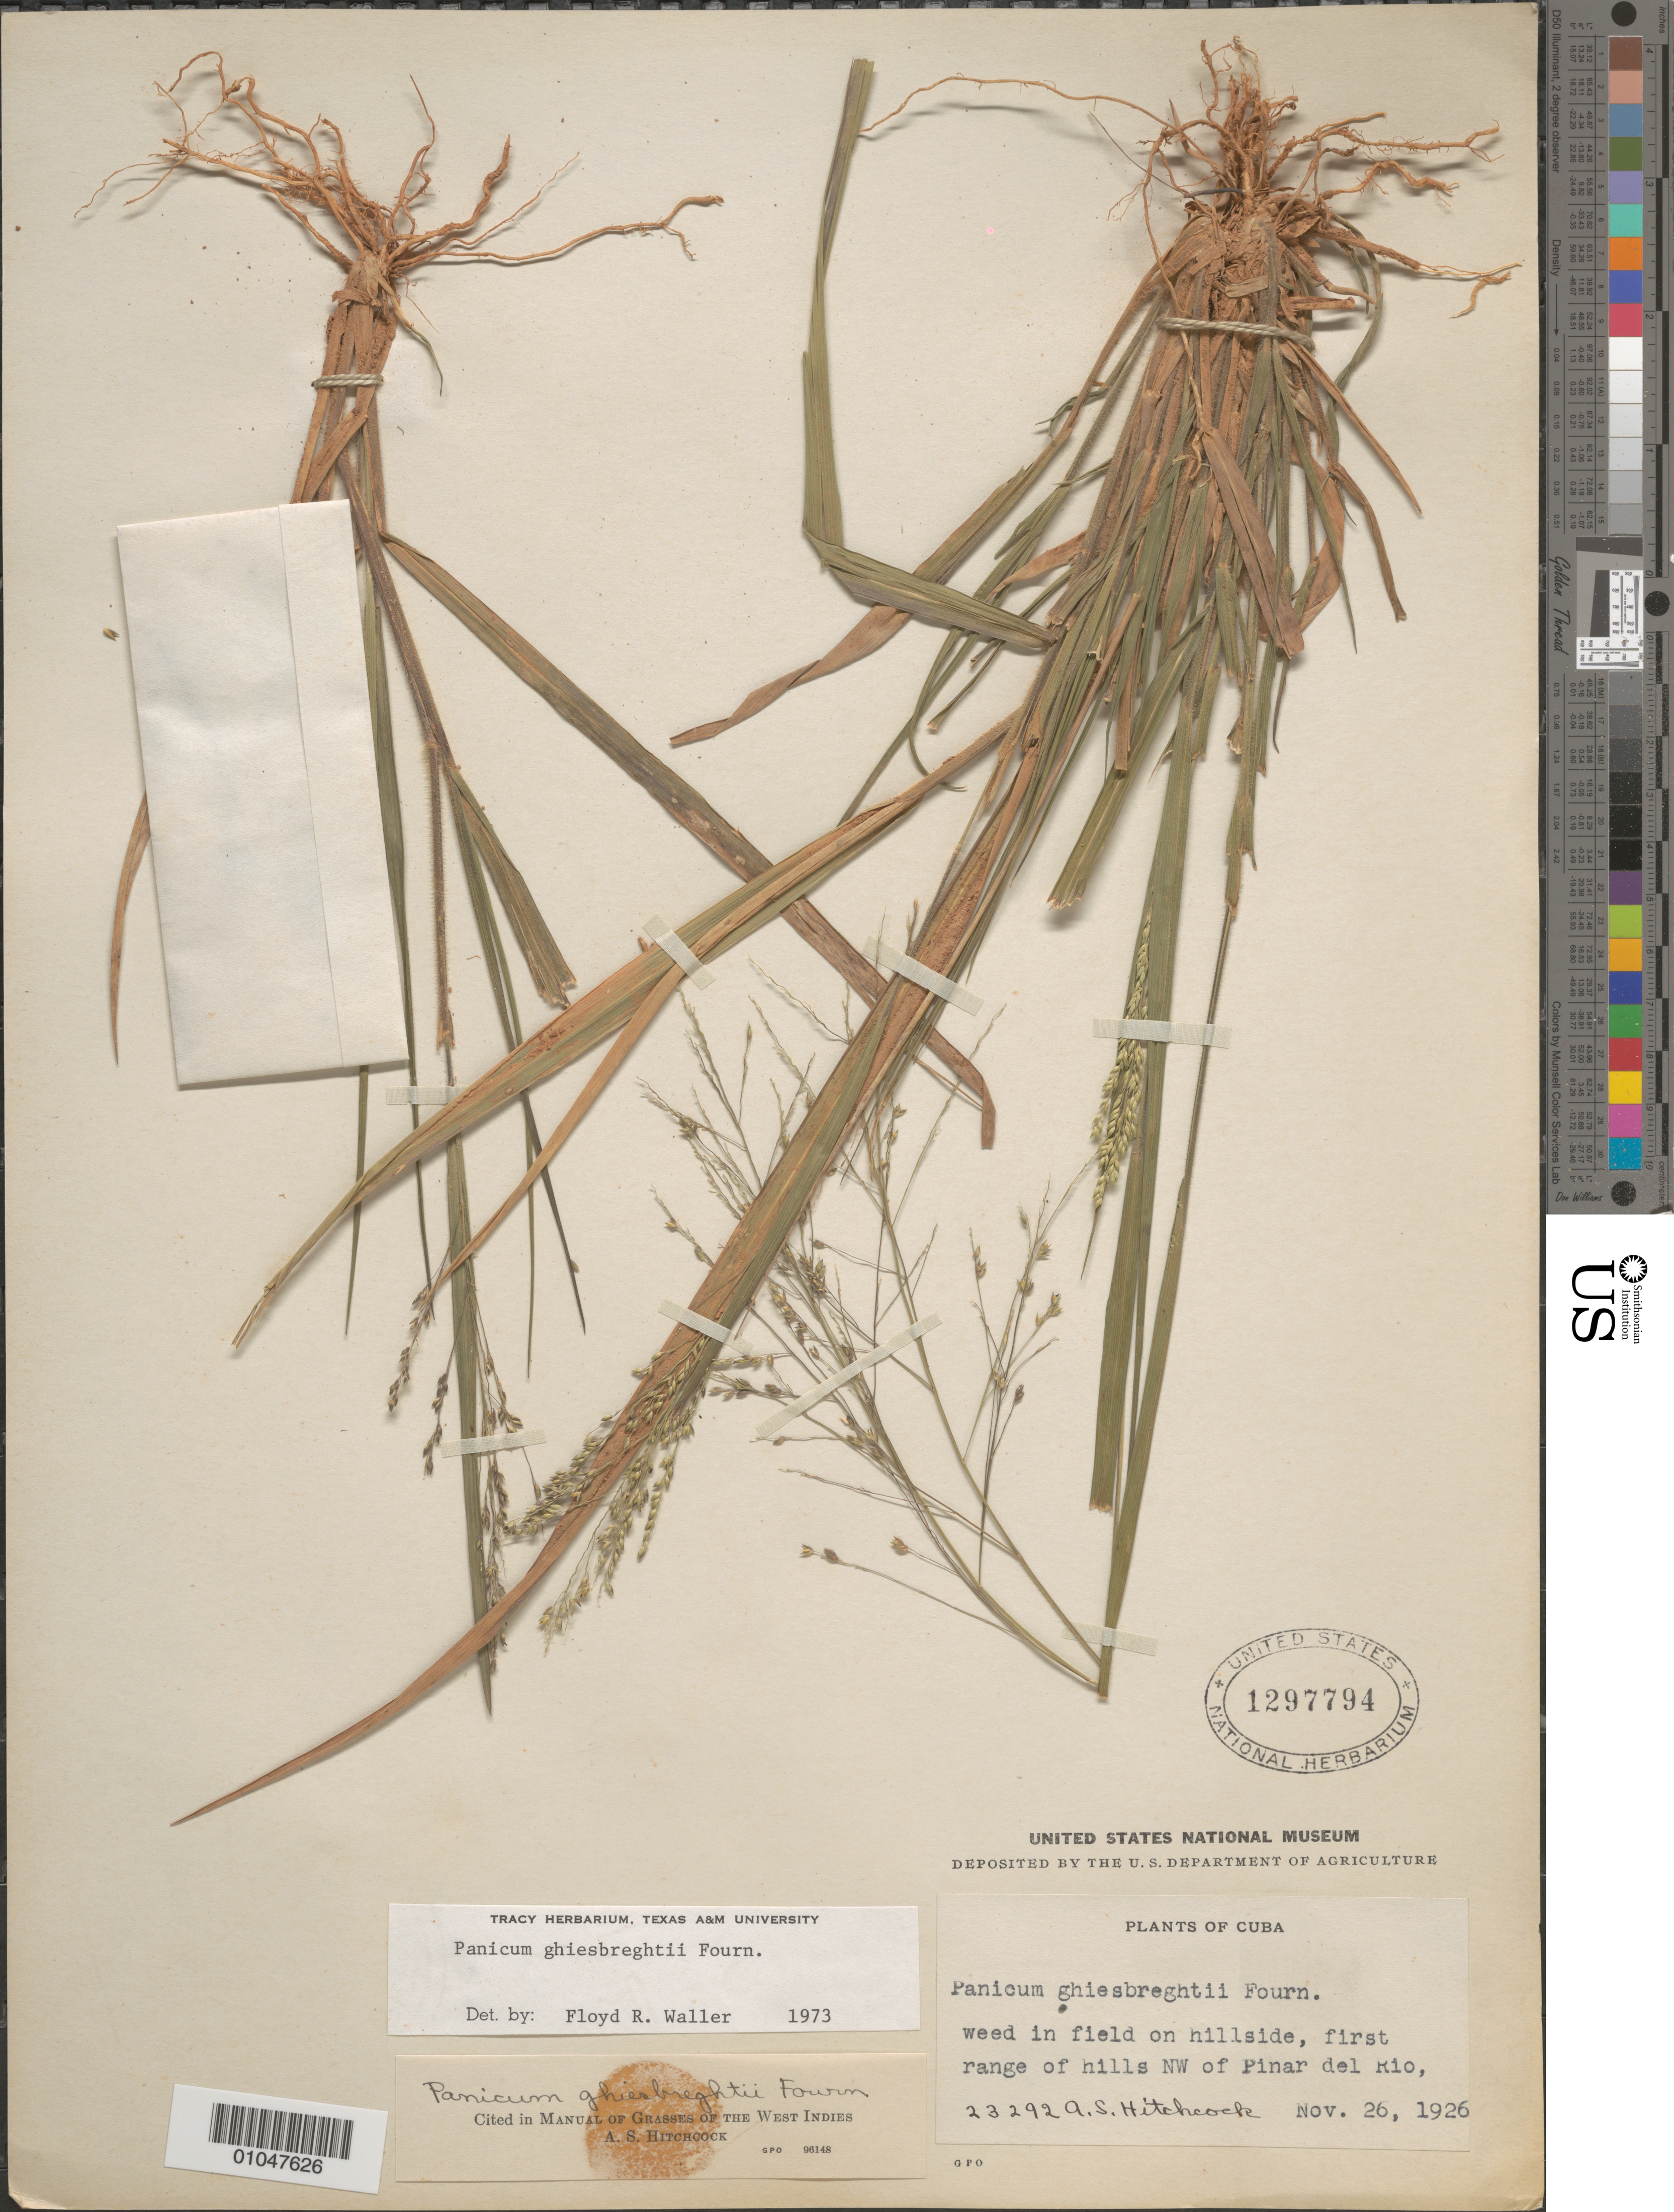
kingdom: Plantae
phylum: Tracheophyta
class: Liliopsida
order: Poales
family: Poaceae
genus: Panicum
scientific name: Panicum ghiesbreghtii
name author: E. Fourn.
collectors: A. S. Hitchcock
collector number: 23292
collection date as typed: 26 Nov 1926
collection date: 1926-11-26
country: Cuba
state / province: Pinar del Rio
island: Cuba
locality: First range of hills NW of Pinar del Rio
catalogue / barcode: US 1297794